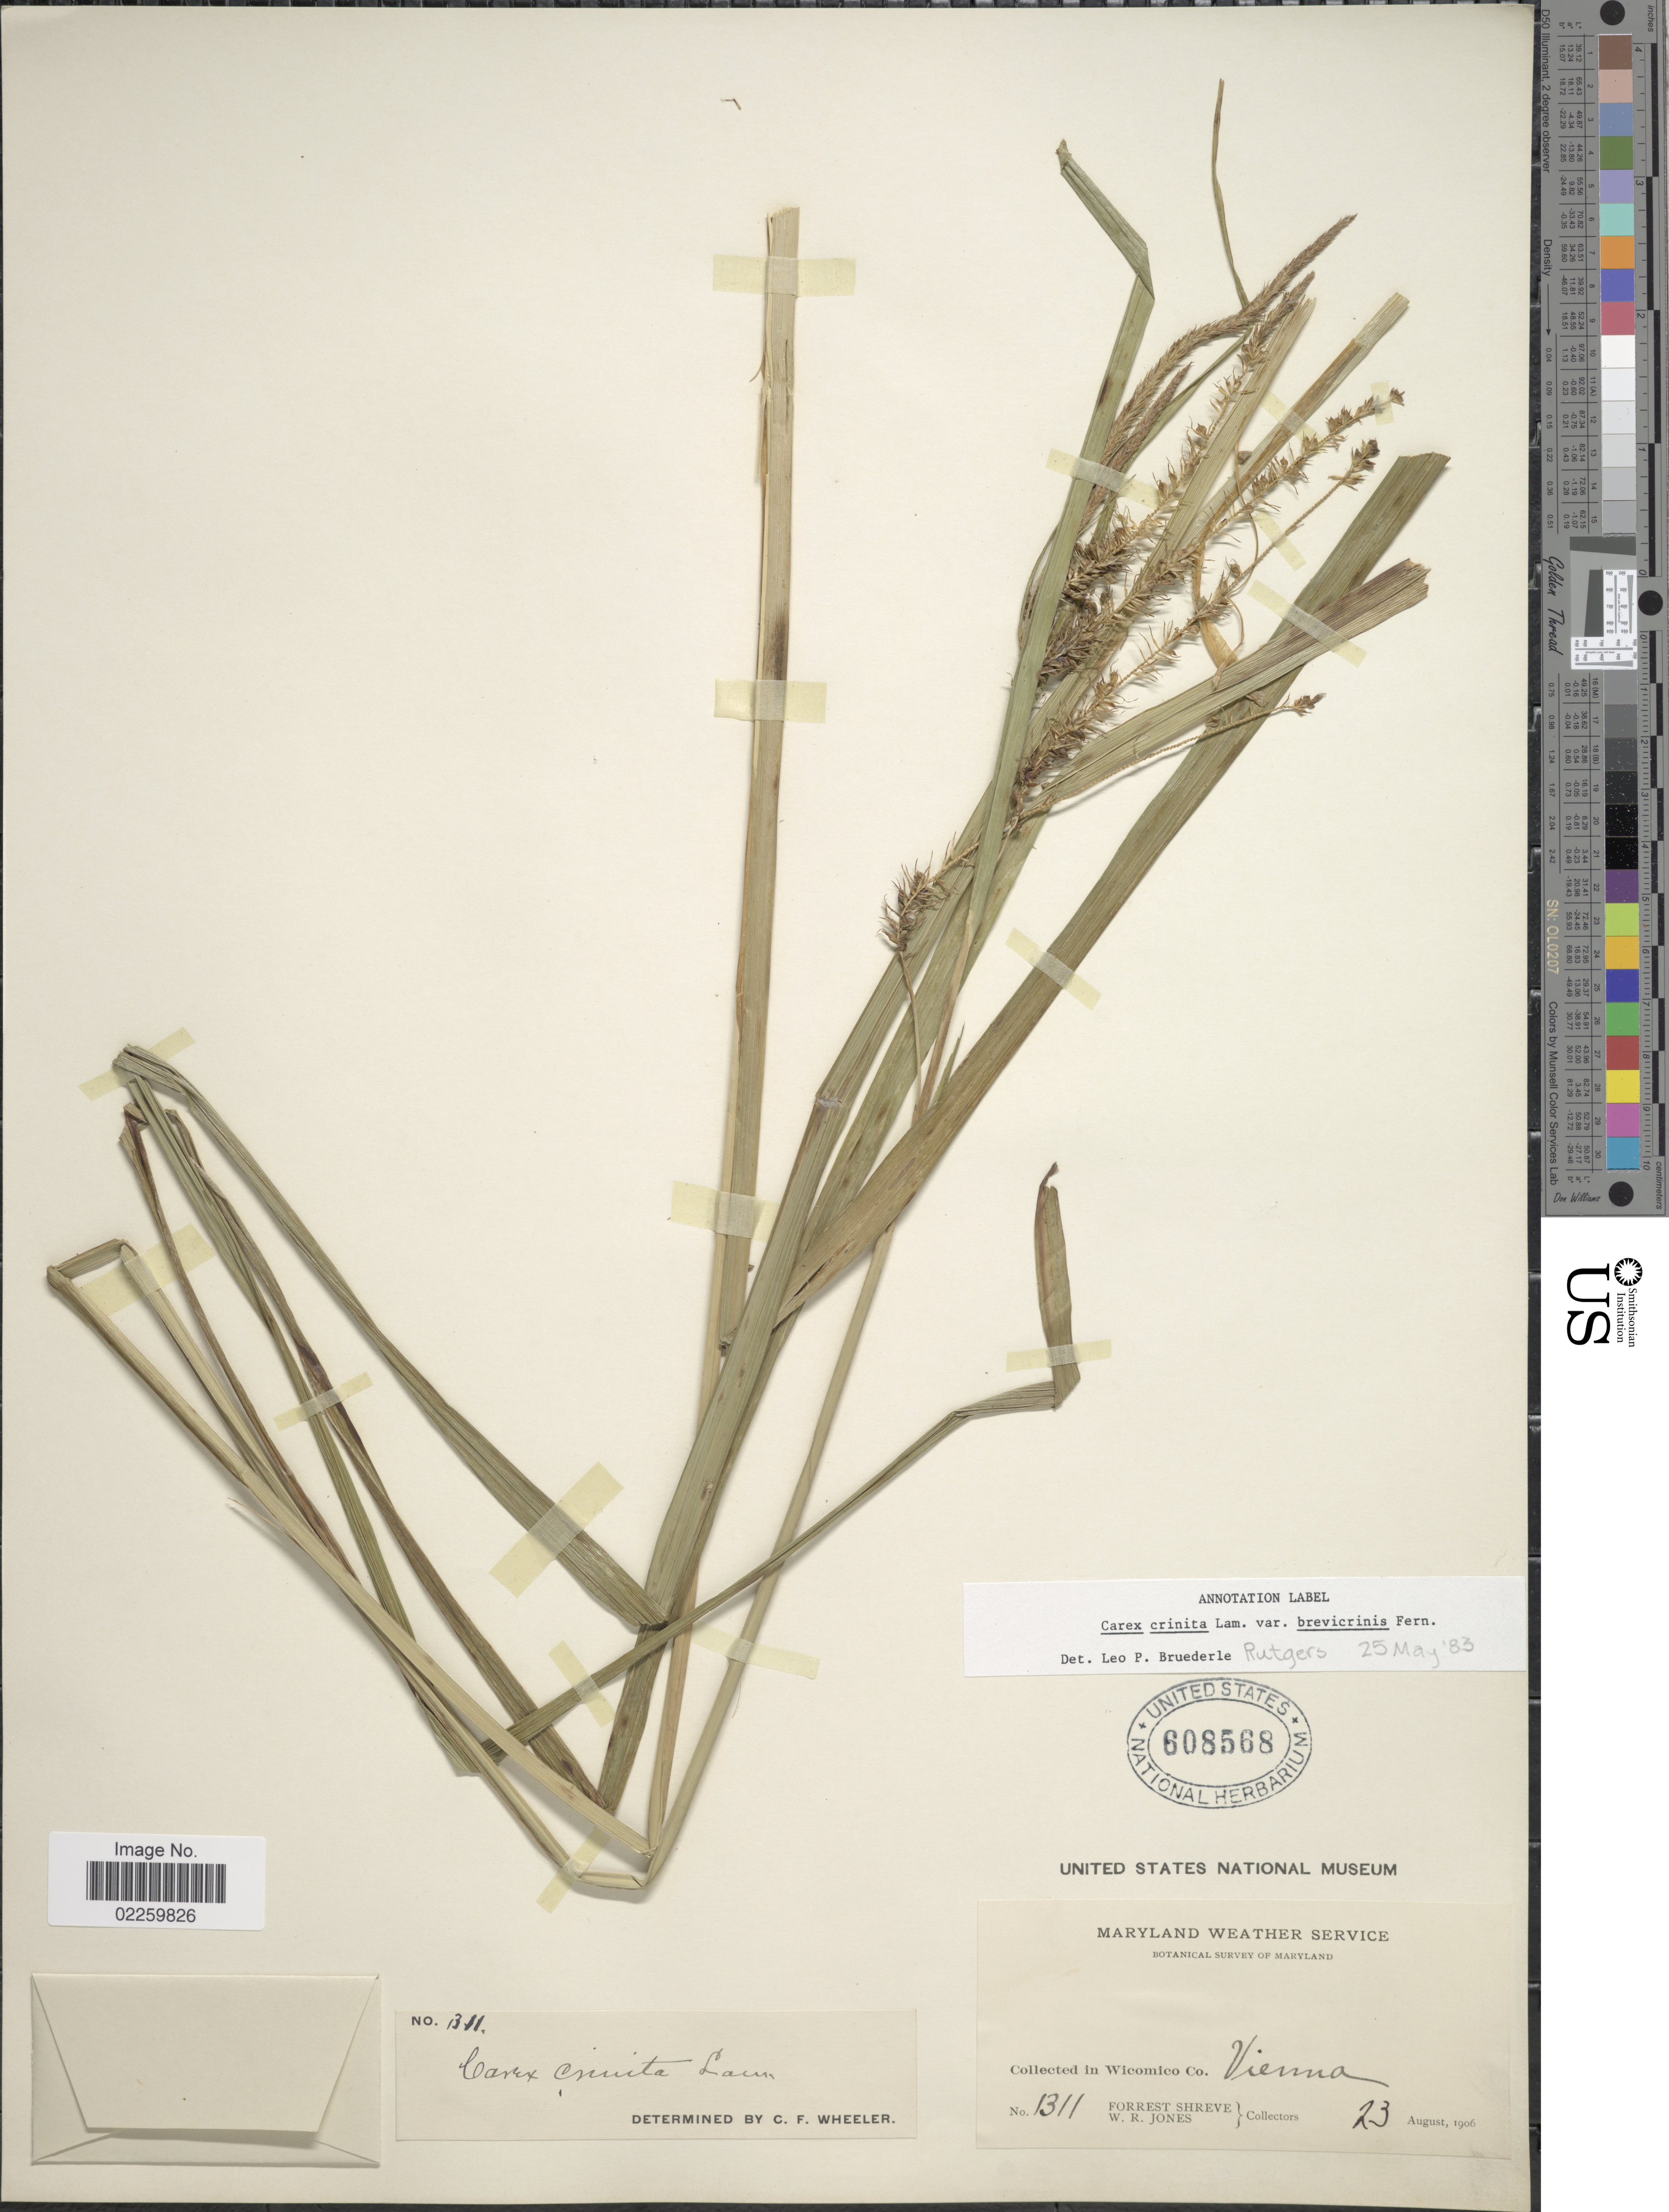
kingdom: Plantae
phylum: Tracheophyta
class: Liliopsida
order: Poales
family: Cyperaceae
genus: Carex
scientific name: Carex crinita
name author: Lam.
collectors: F. Shreve & W. R. Jones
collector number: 1311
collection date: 1906-08-23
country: United States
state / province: Maryland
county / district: Wicomico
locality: In Wicomico Co., Vienna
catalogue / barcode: US 608568